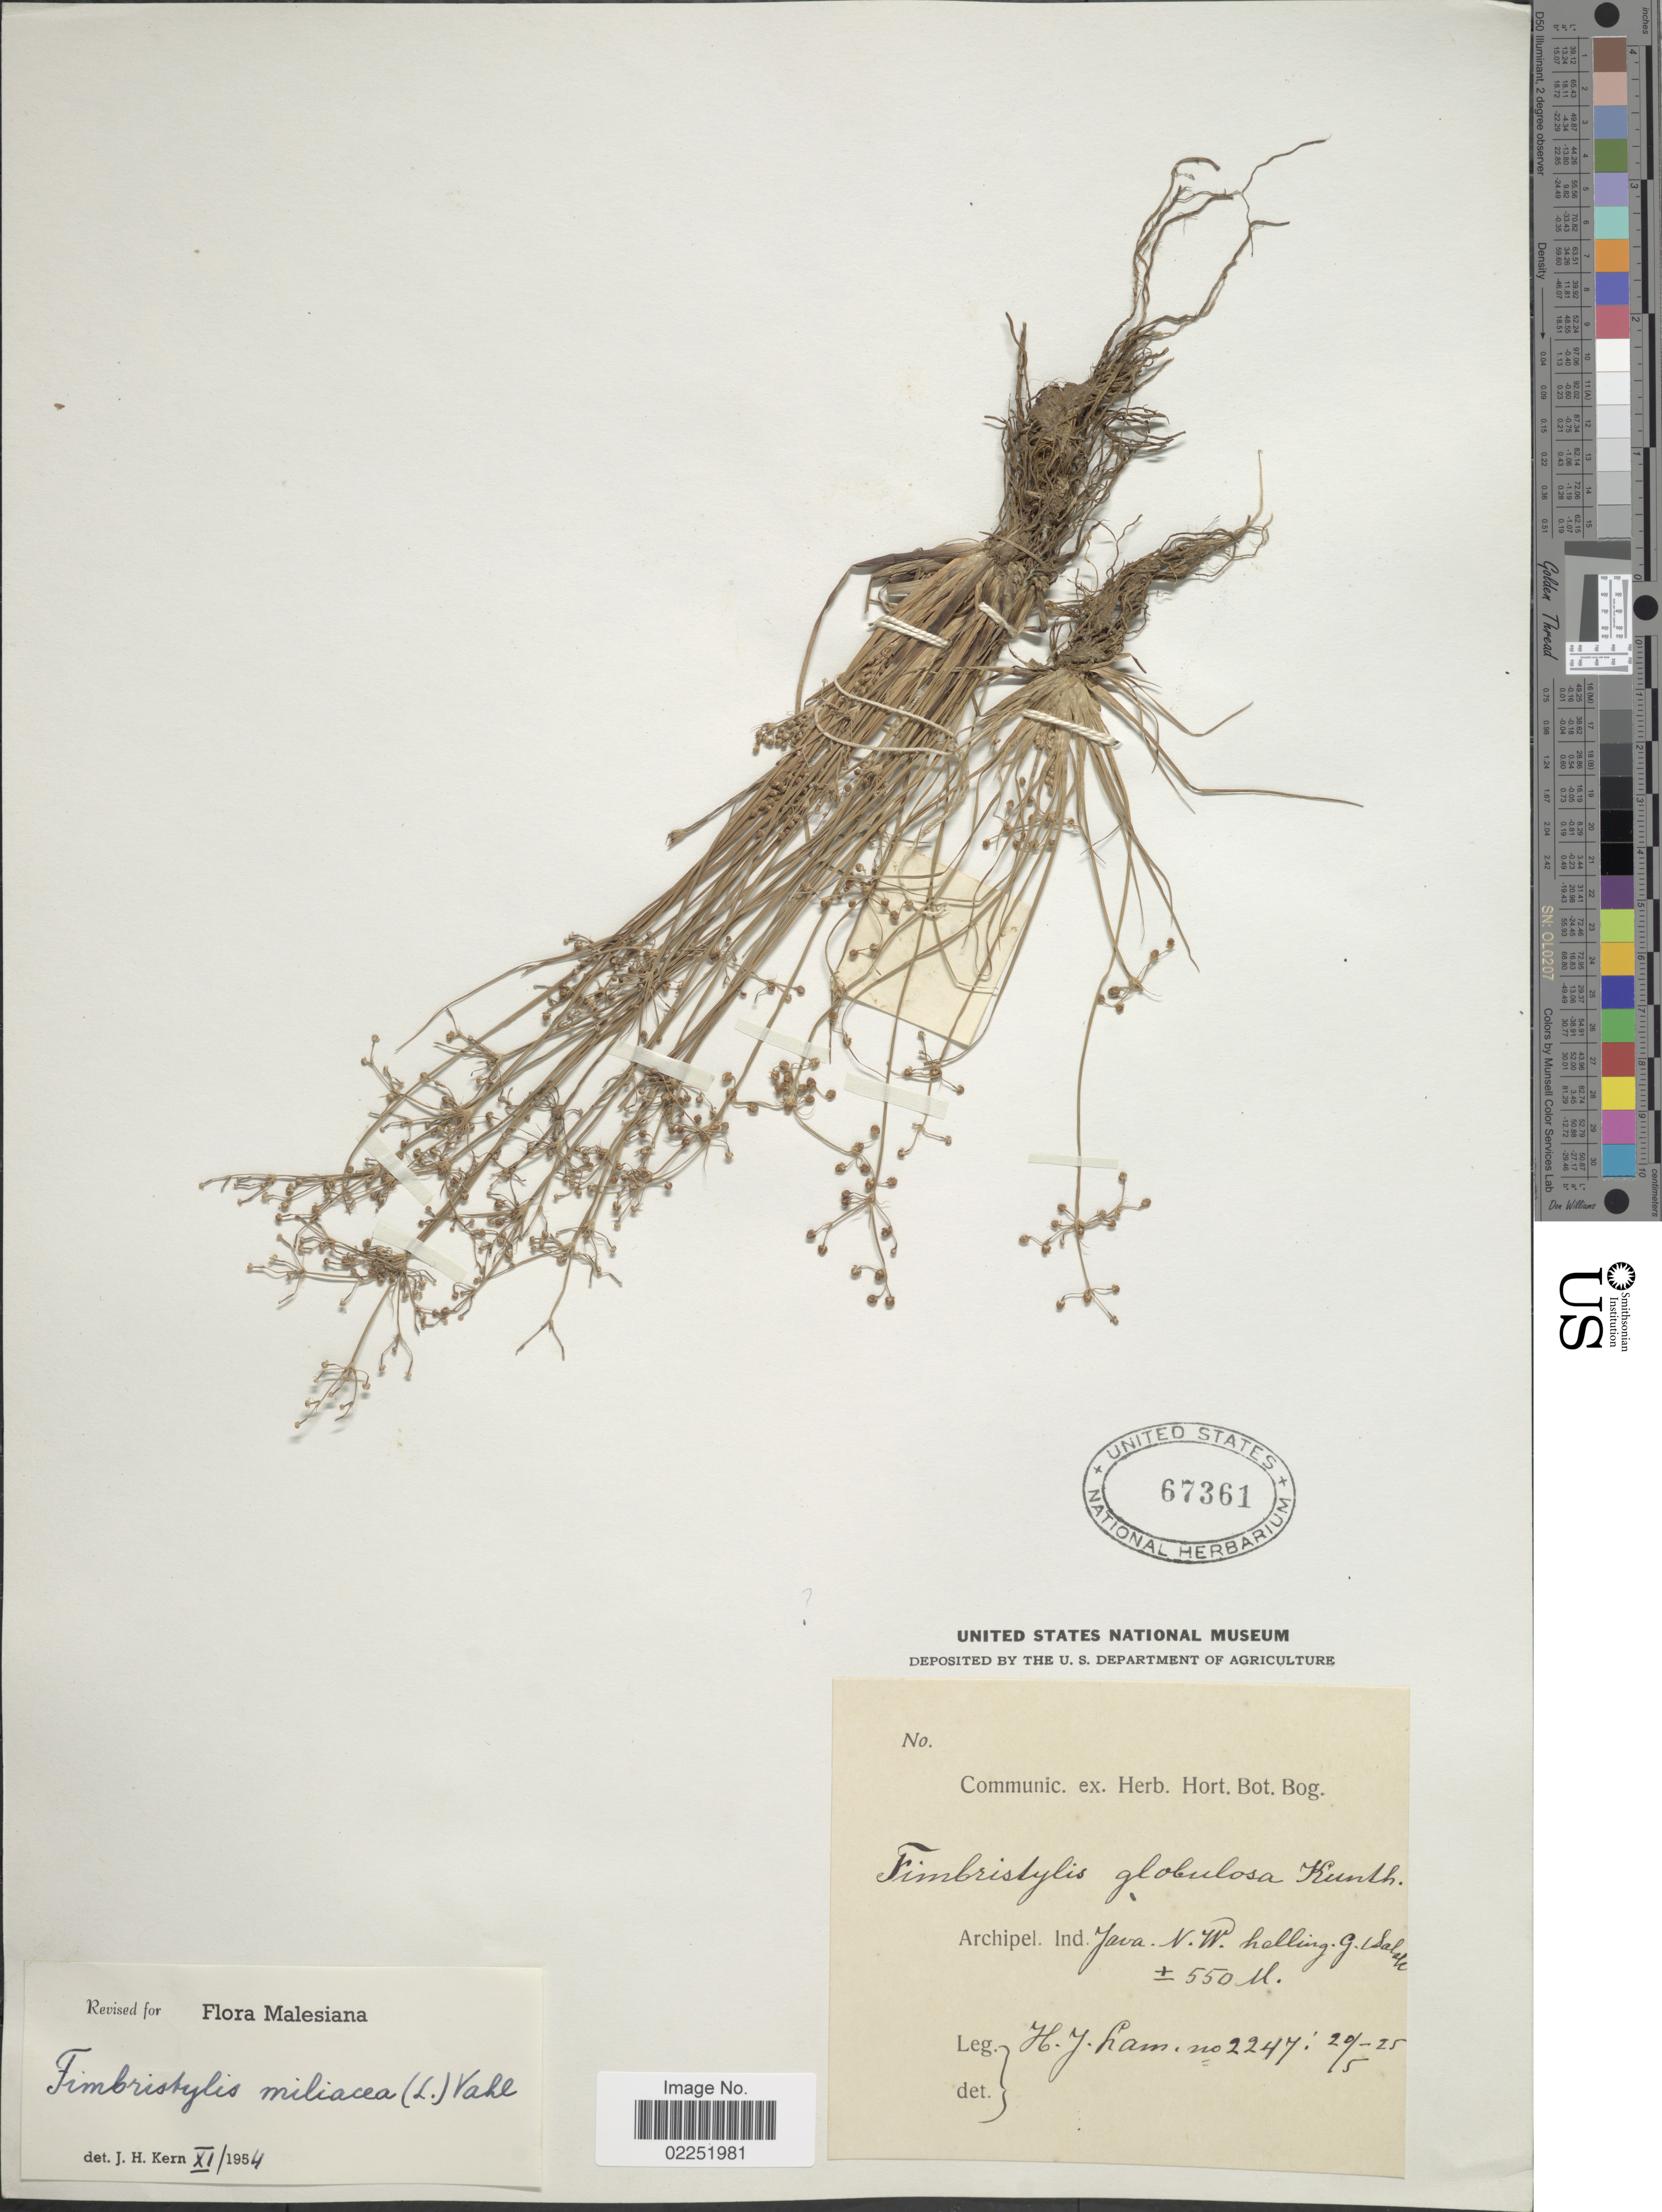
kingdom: Plantae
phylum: Tracheophyta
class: Liliopsida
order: Poales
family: Cyperaceae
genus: Fimbristylis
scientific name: Fimbristylis littoralis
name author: Gaudich.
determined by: Strong, M. T., (US), Smithsonian Institution - National Museum of Natural History (UNITED STATES)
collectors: H. J. Lam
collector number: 2247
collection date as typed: Transcribed d/m/y: 20/5/25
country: Indonesia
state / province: Java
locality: Archipel. Ind Java N.W. helling G Salak [interpreted]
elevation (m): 550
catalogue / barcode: US 67361